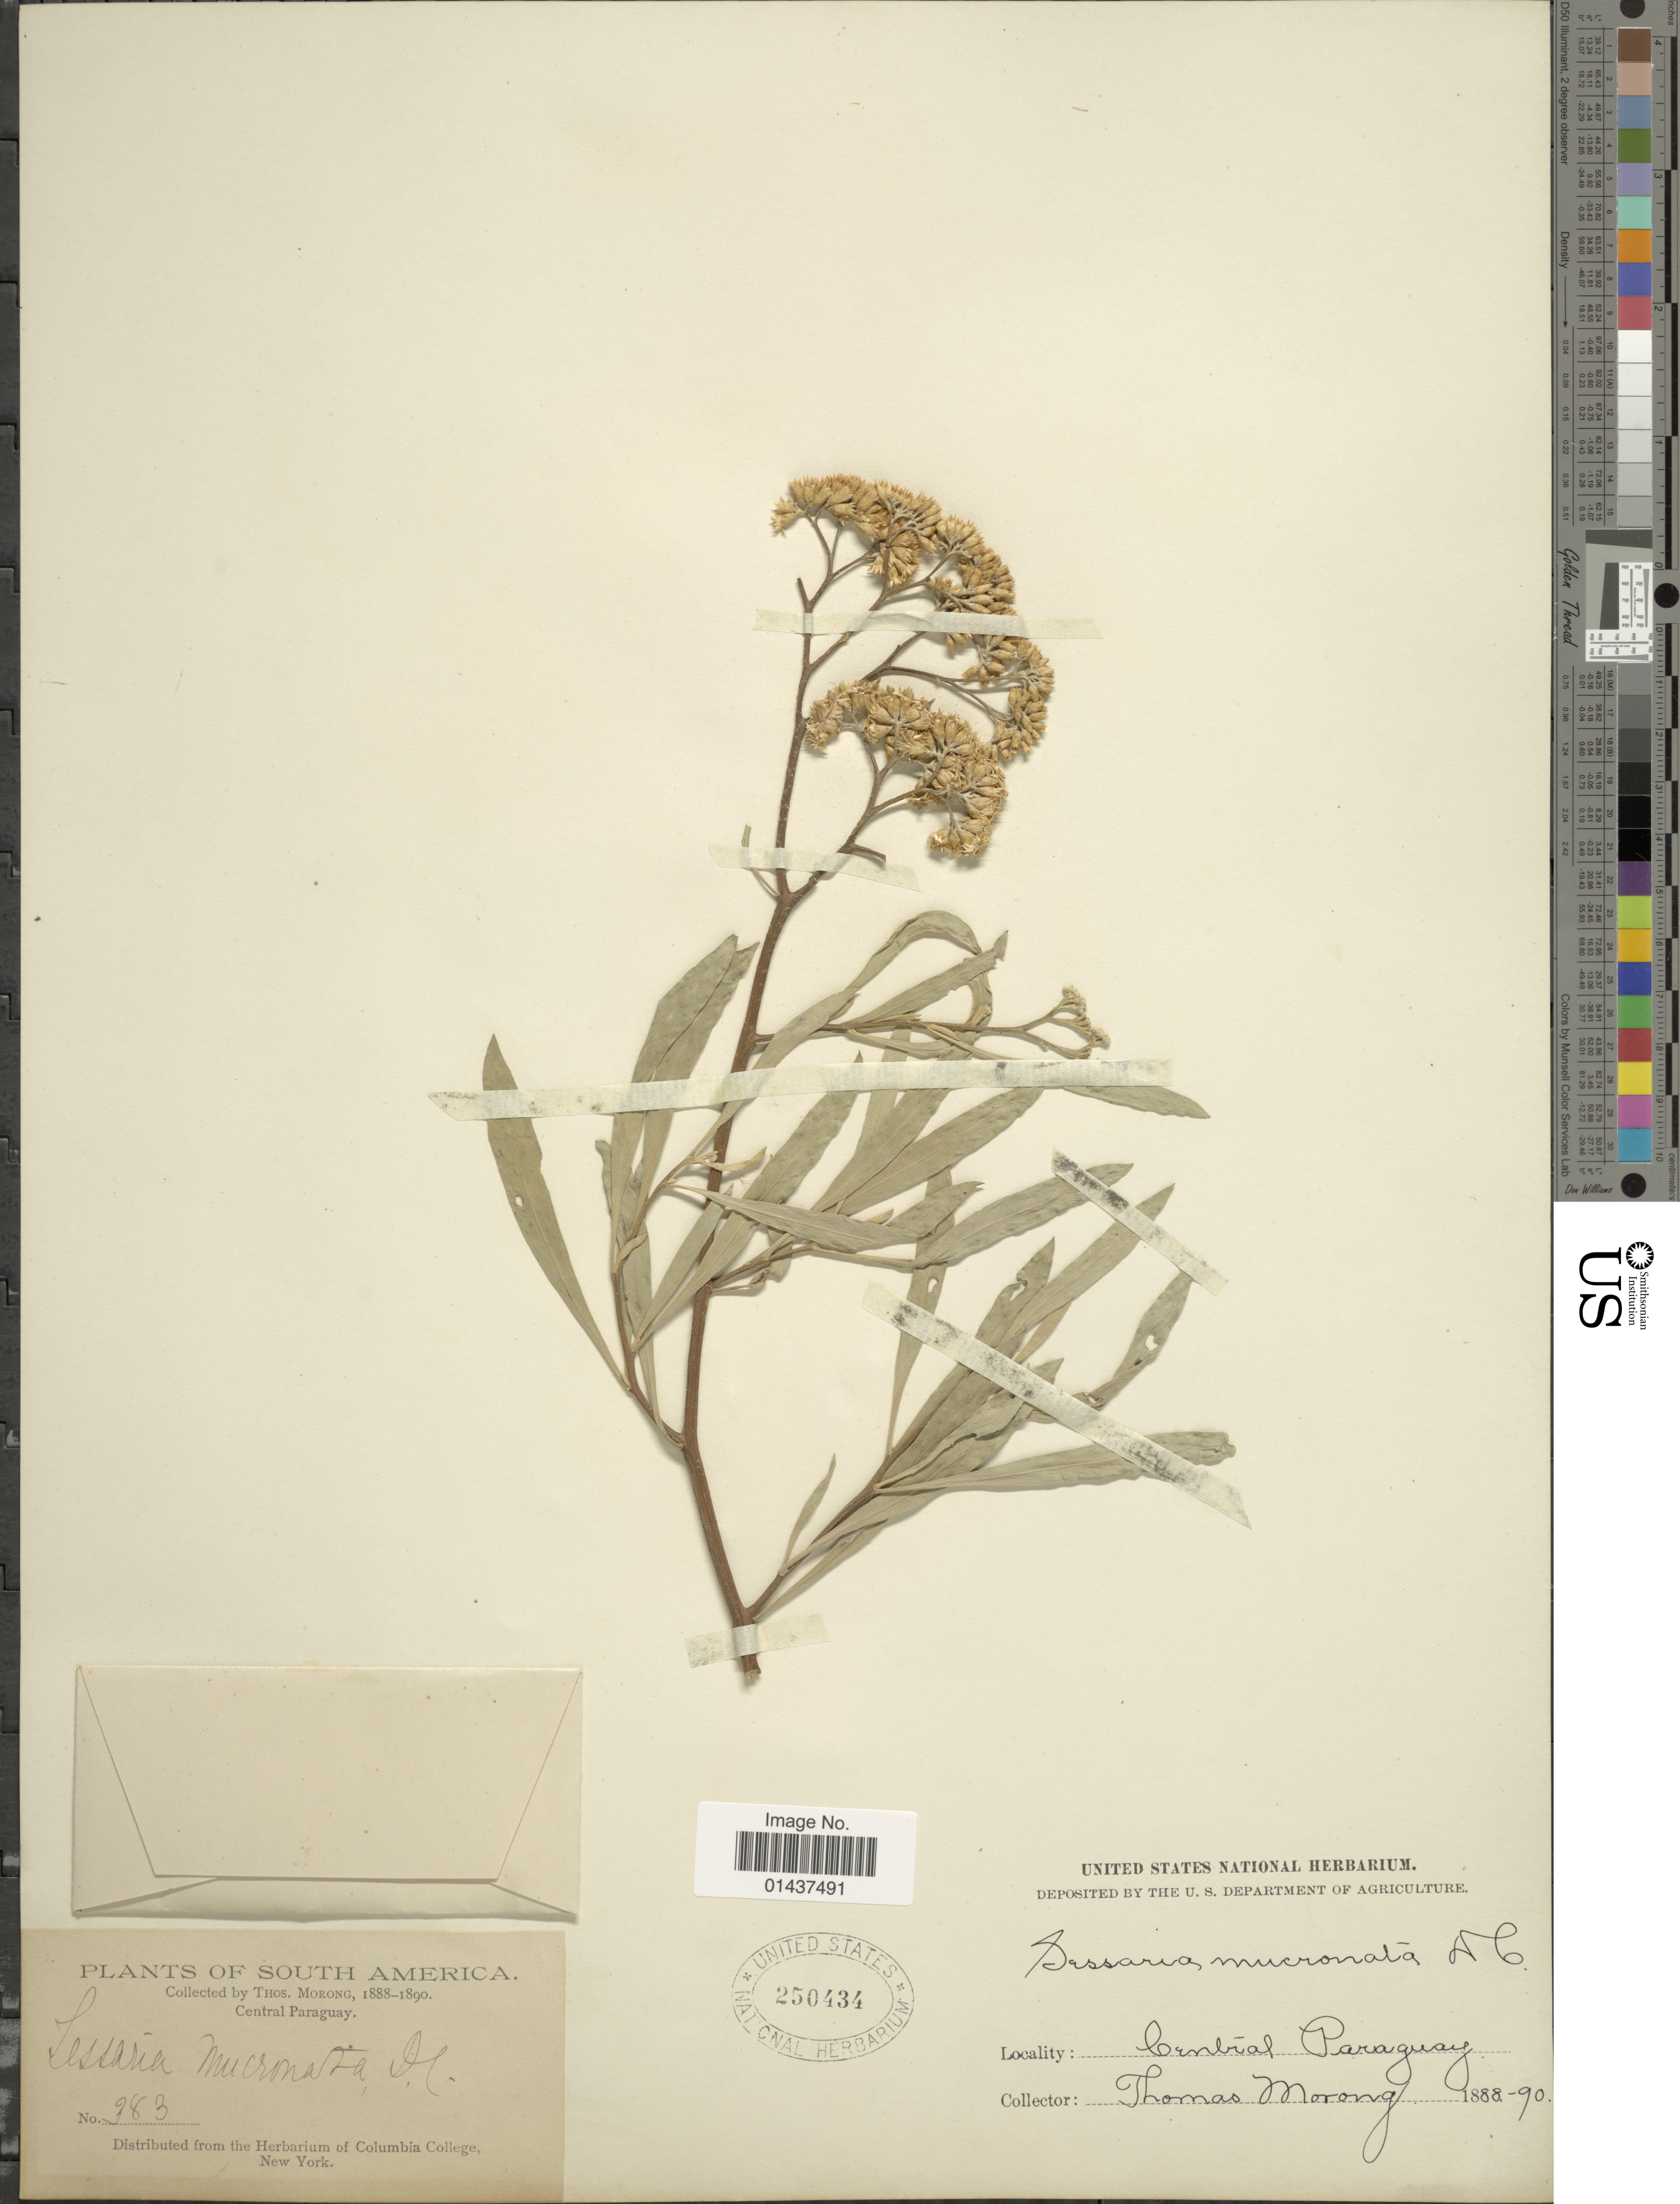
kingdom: Plantae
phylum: Tracheophyta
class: Magnoliopsida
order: Asterales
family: Asteraceae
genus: Tessaria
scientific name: Tessaria integrifolia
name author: Ruiz & Pav.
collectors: T. Morong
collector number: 983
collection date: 1888/1890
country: Paraguay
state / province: Central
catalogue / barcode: US 250434